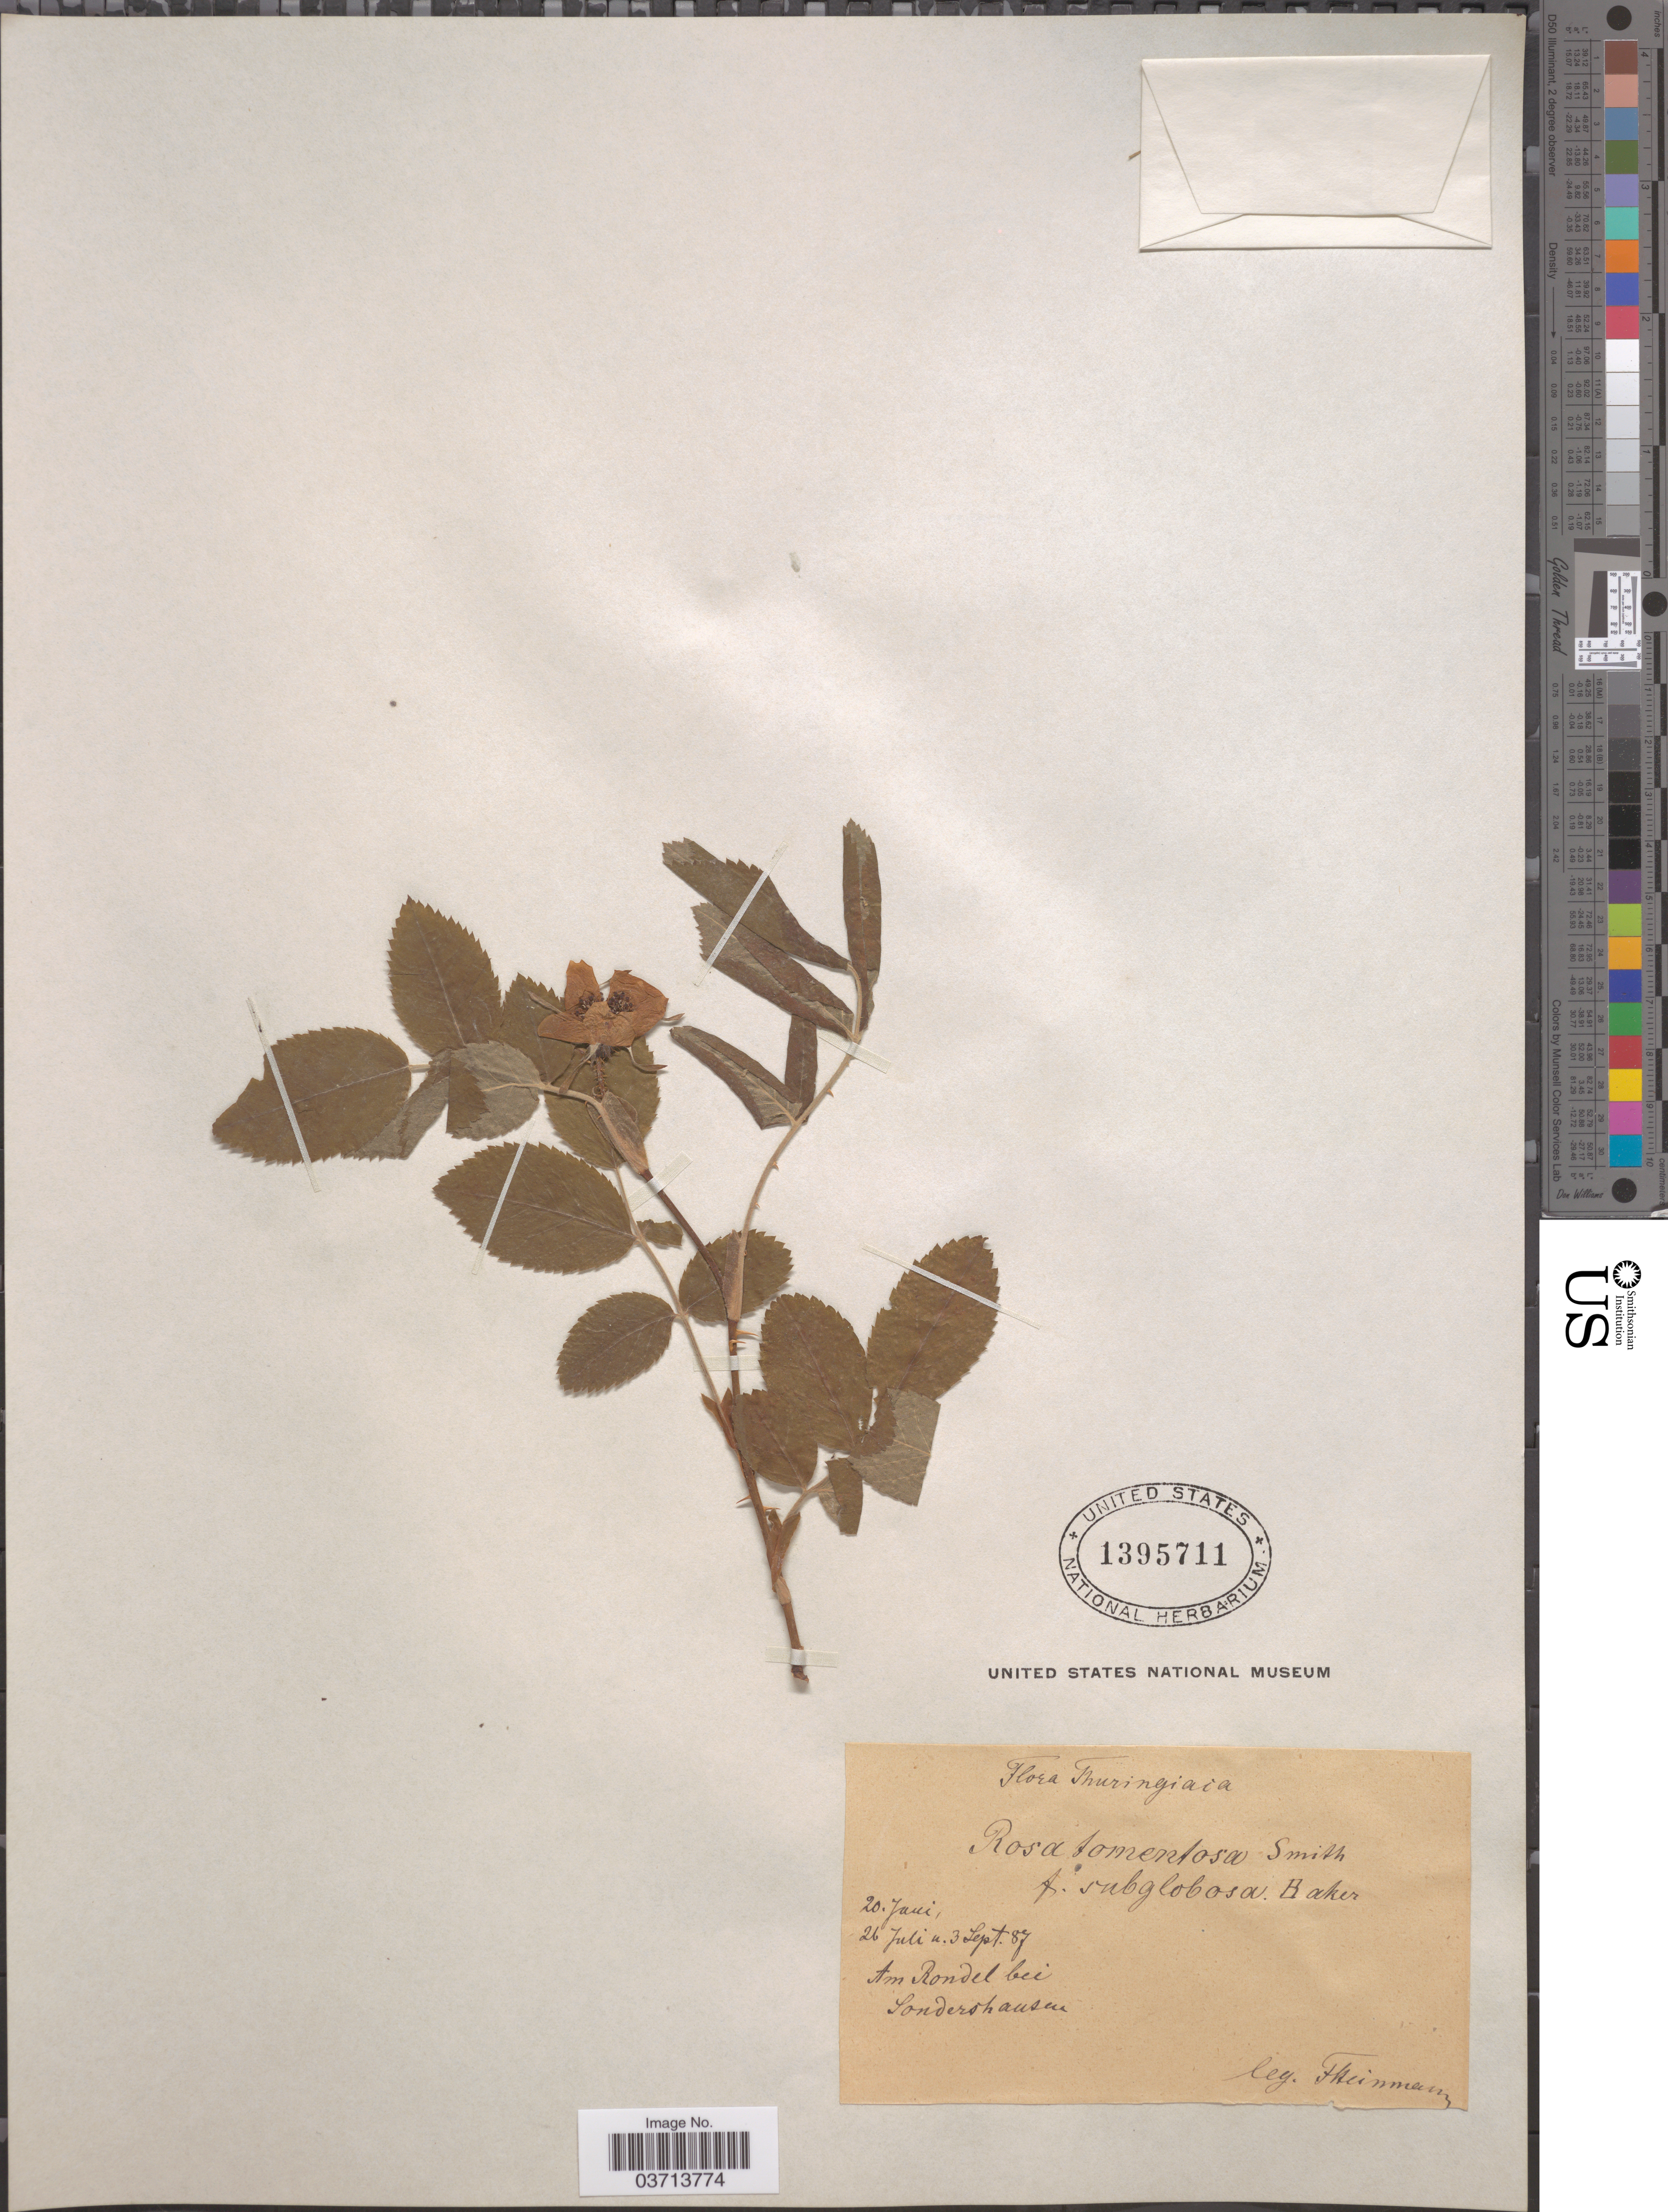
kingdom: Plantae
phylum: Tracheophyta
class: Magnoliopsida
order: Rosales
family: Rosaceae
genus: Rosa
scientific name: Rosa tomentosa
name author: Sm.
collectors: F. Weinmann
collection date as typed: Transcribed d/m/y: 20/6/87 to 3/9/87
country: Germany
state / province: Thuringia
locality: Thuringiaca. Am Rondel bei Sondershausen.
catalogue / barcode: US 1395711